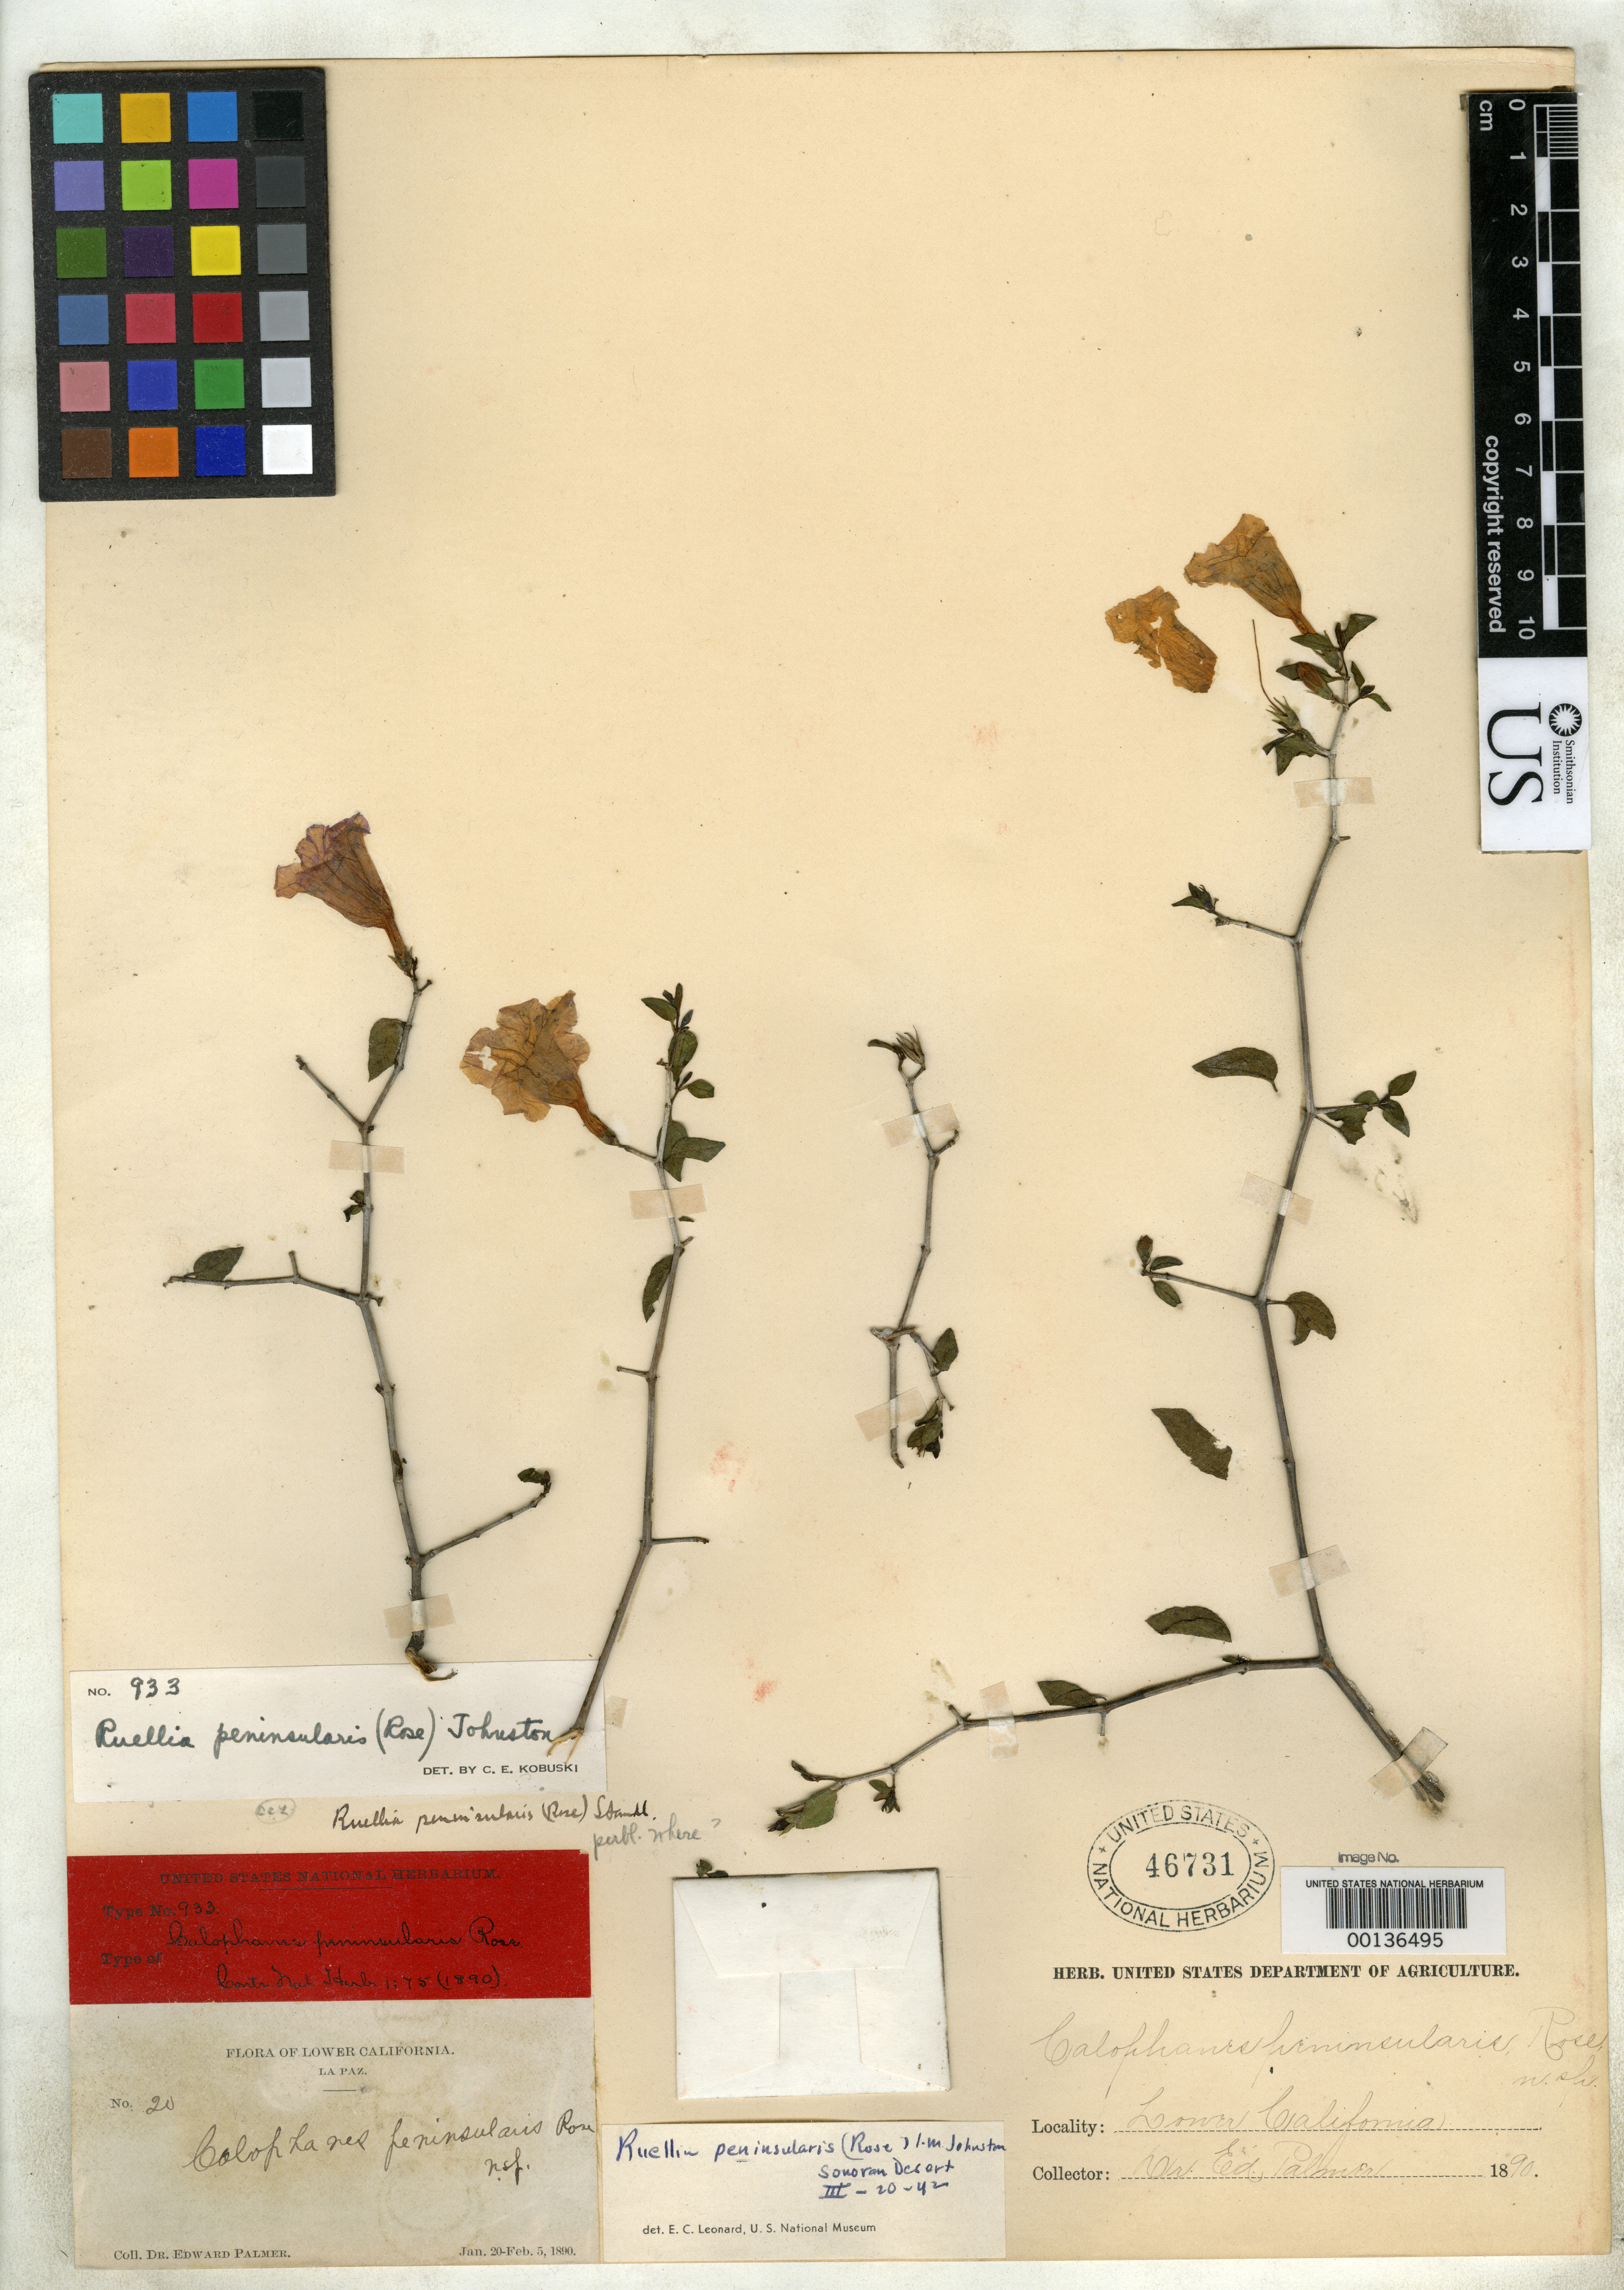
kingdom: Plantae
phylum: Tracheophyta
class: Magnoliopsida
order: Lamiales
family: Acanthaceae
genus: Calophanes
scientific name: Calophanes peninsularis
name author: Rose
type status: Type Collection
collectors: E. Palmer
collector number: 20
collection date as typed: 20 Jan 1890 to 05 Feb 1890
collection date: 1890-01-20/1890-02-05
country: Mexico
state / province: Baja California Sur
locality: La Paz.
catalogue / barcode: US 46731